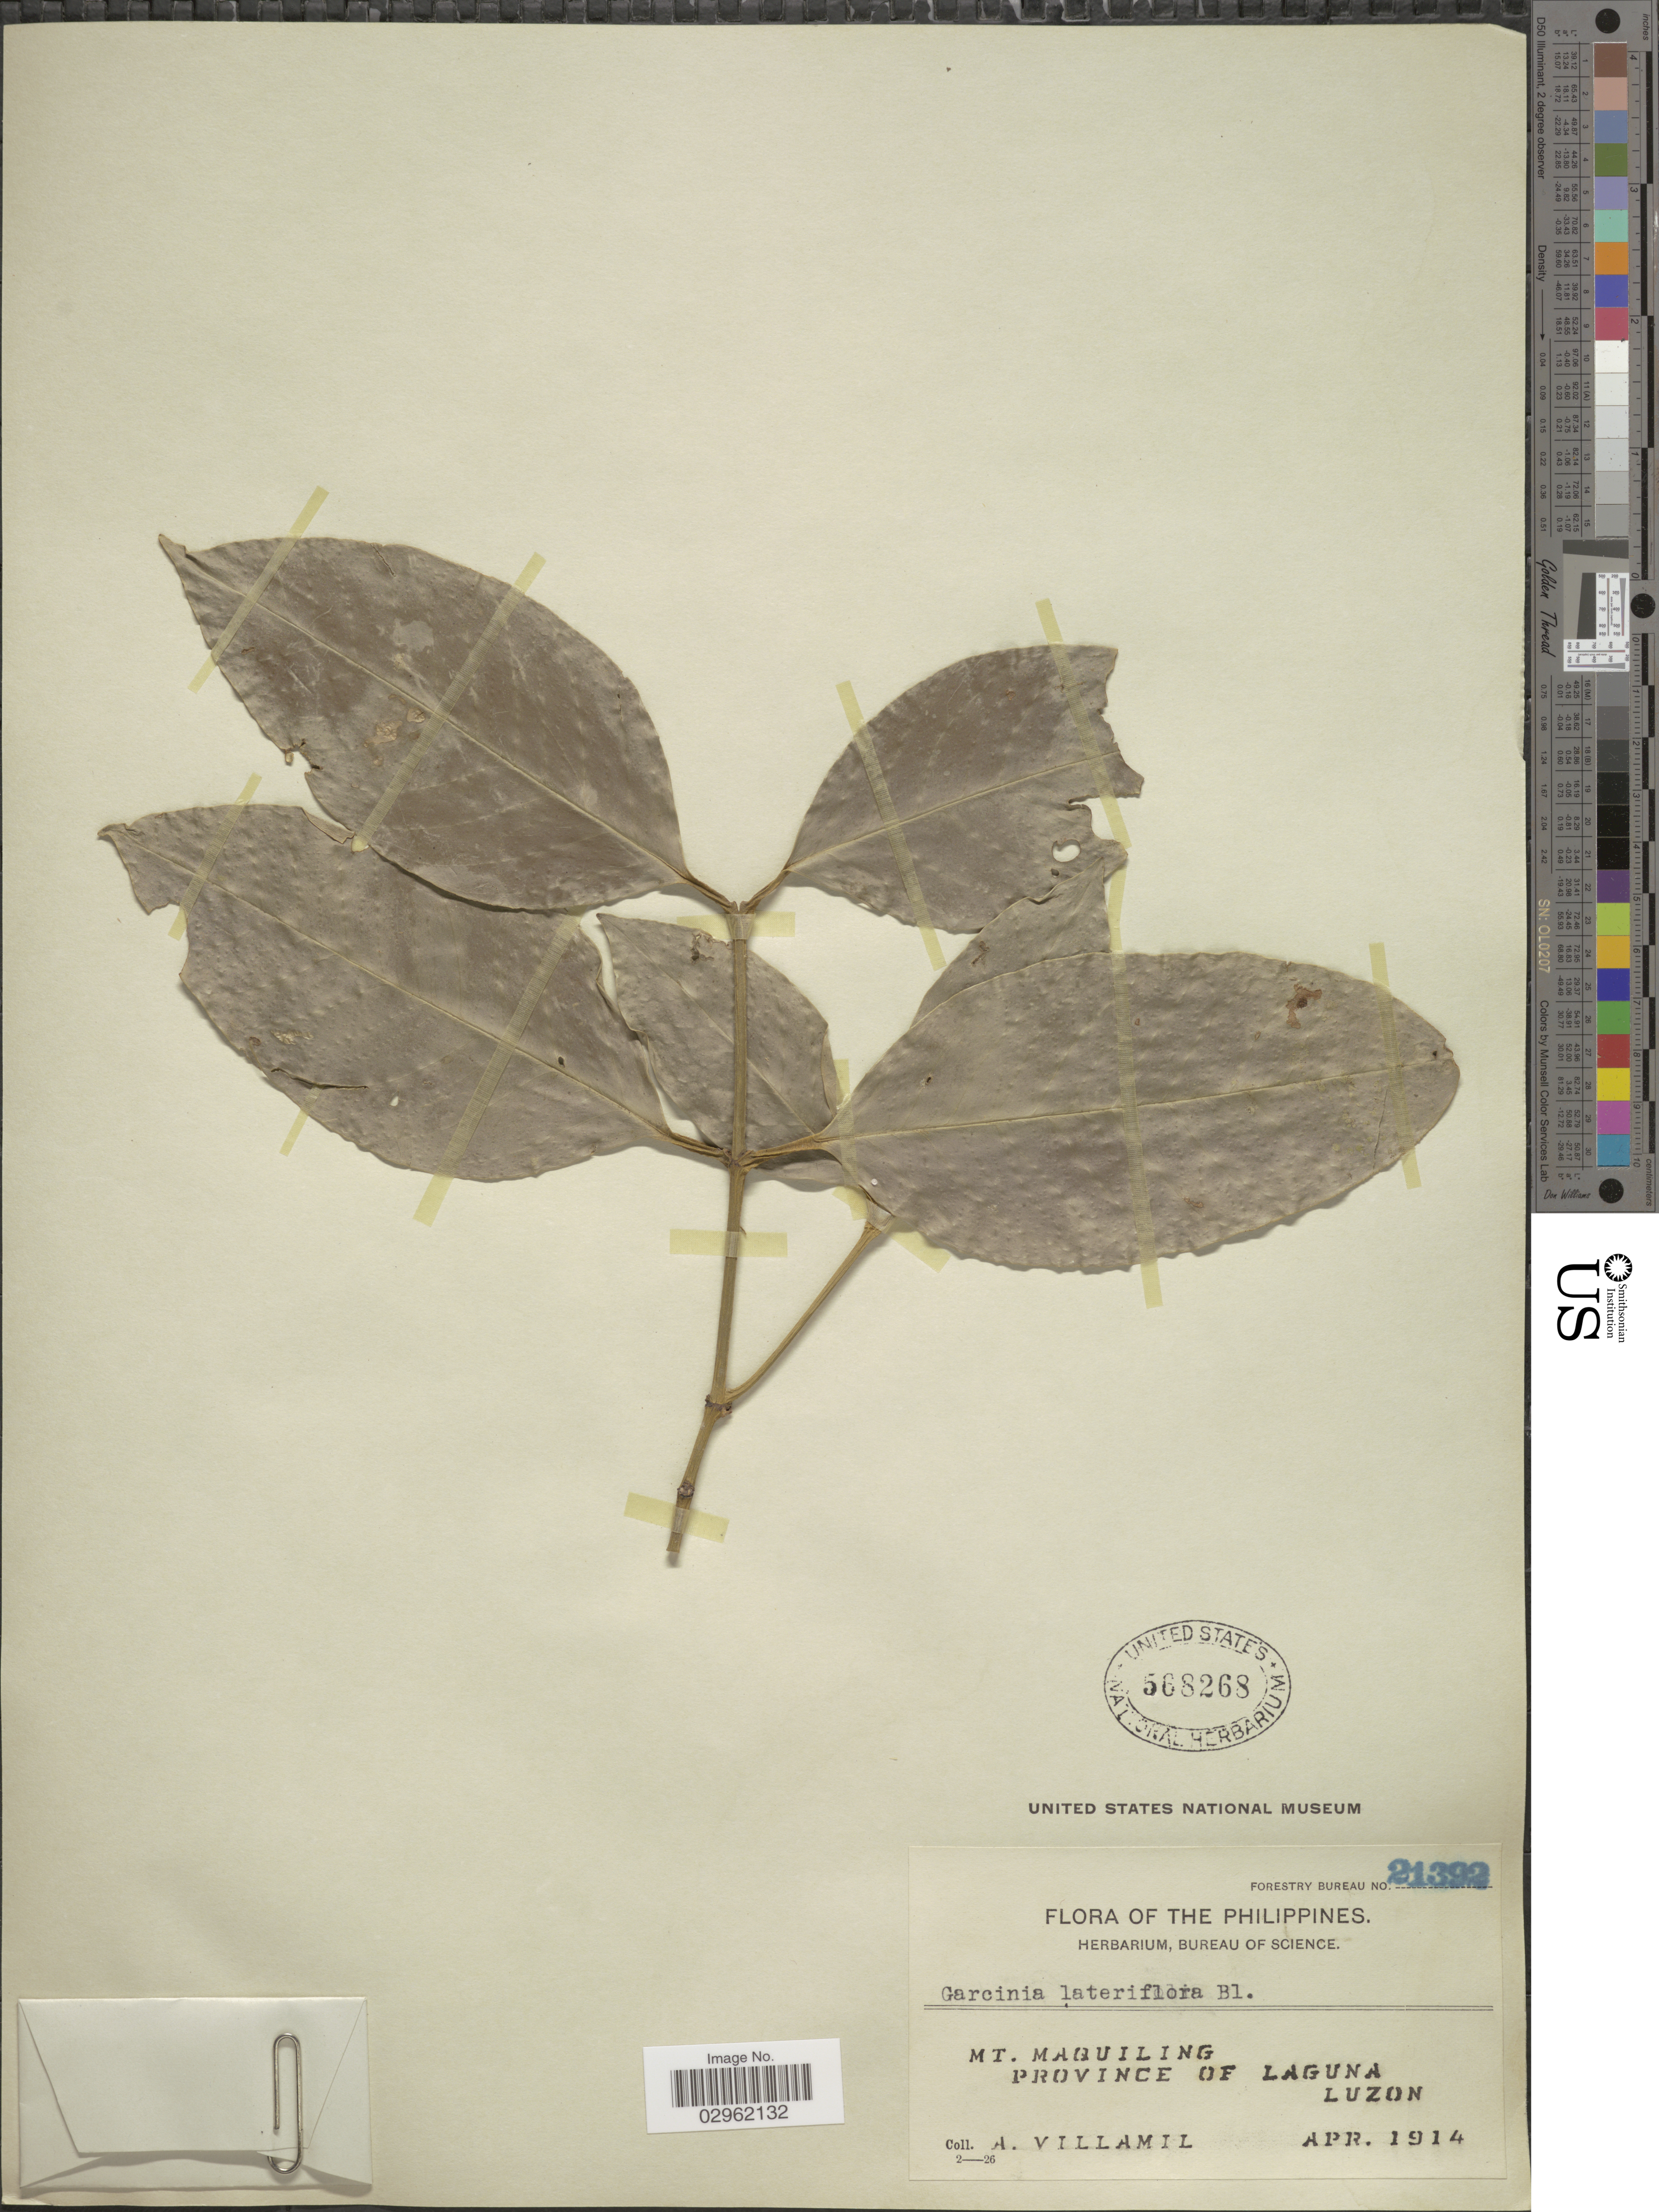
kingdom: Plantae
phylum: Tracheophyta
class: Magnoliopsida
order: Malpighiales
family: Clusiaceae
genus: Garcinia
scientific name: Garcinia lateriflora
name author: Blume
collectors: A. Villamil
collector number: Forestry Bureau 21392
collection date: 1914-04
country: Philippines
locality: Mt. Maquiling. Province of Laguna. Luzon.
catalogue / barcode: US 568268